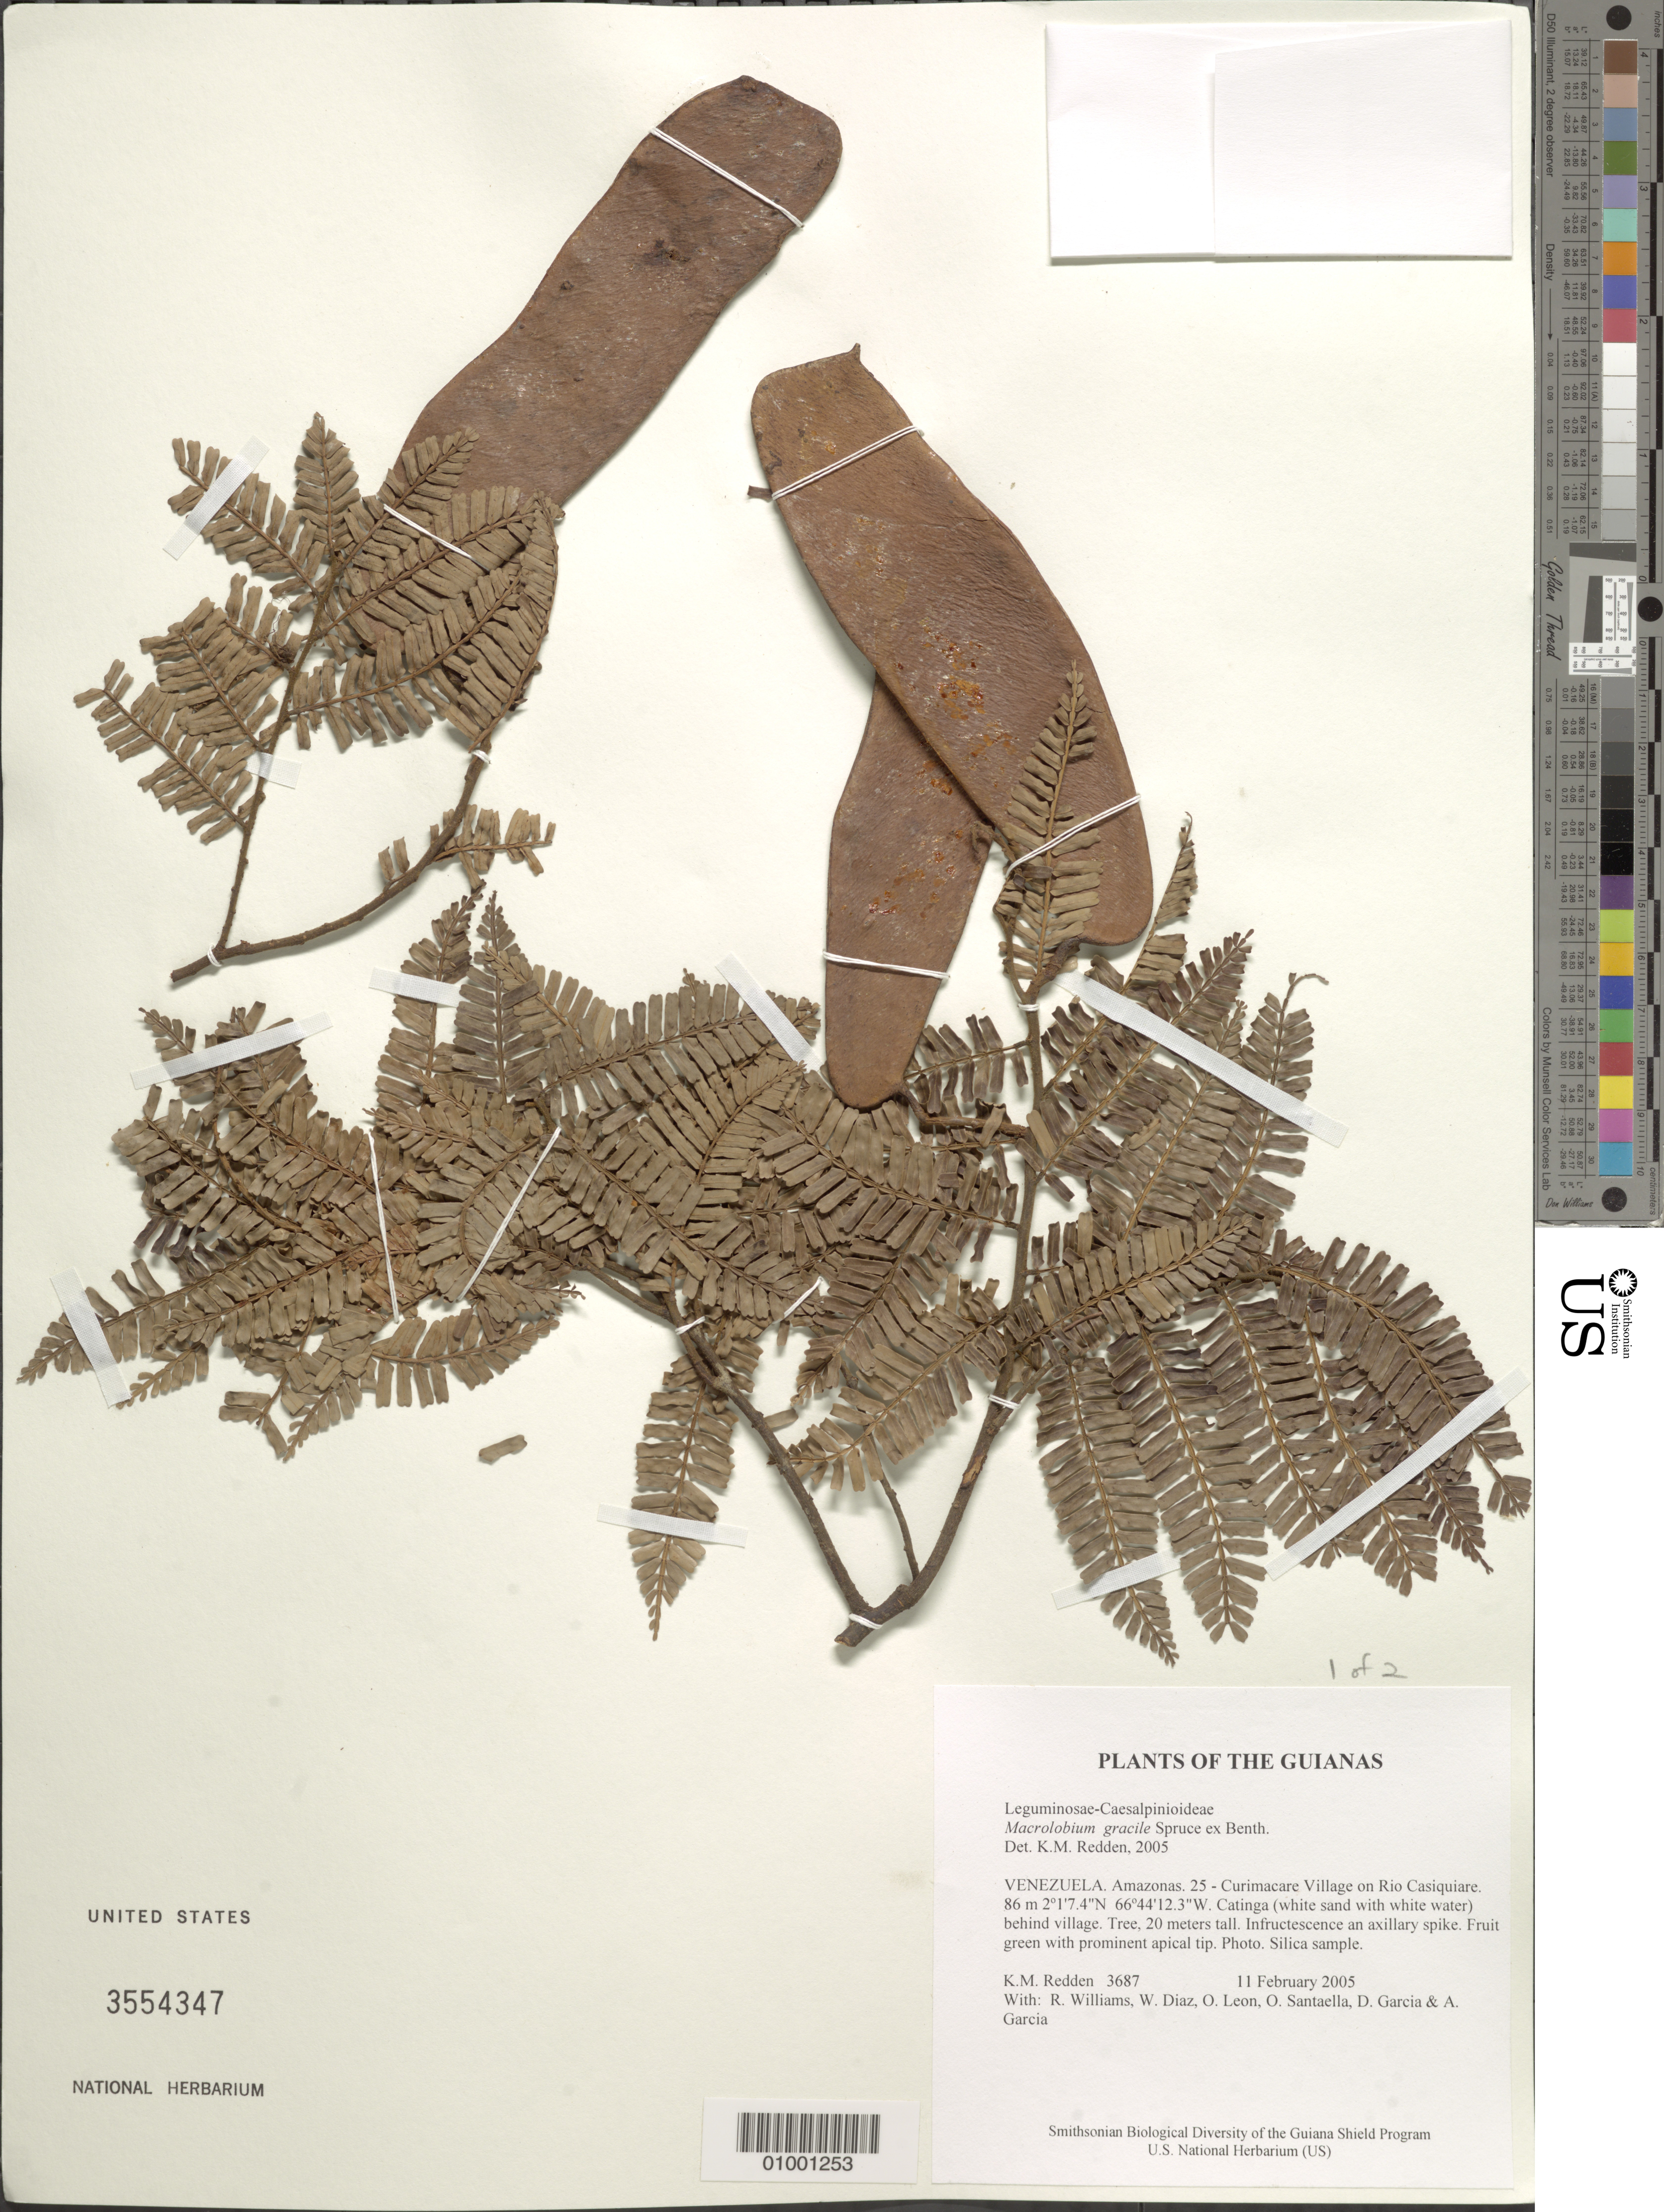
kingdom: Plantae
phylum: Tracheophyta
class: Magnoliopsida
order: Fabales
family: Fabaceae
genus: Macrolobium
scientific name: Macrolobium gracile var. gracile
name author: Spruce ex Benth.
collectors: K. M. Redden, R. Williams, W. Díaz P., O. León, O. Santaella, D. Garcia & A. Garcia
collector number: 3687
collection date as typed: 11 February 2005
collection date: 2005-02-11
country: Venezuela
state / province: Amazonas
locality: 25 - Curimacare Village on Rio Casiquiare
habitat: Catinga (white sand with white water) behind village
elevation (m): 86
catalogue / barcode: US 3554347